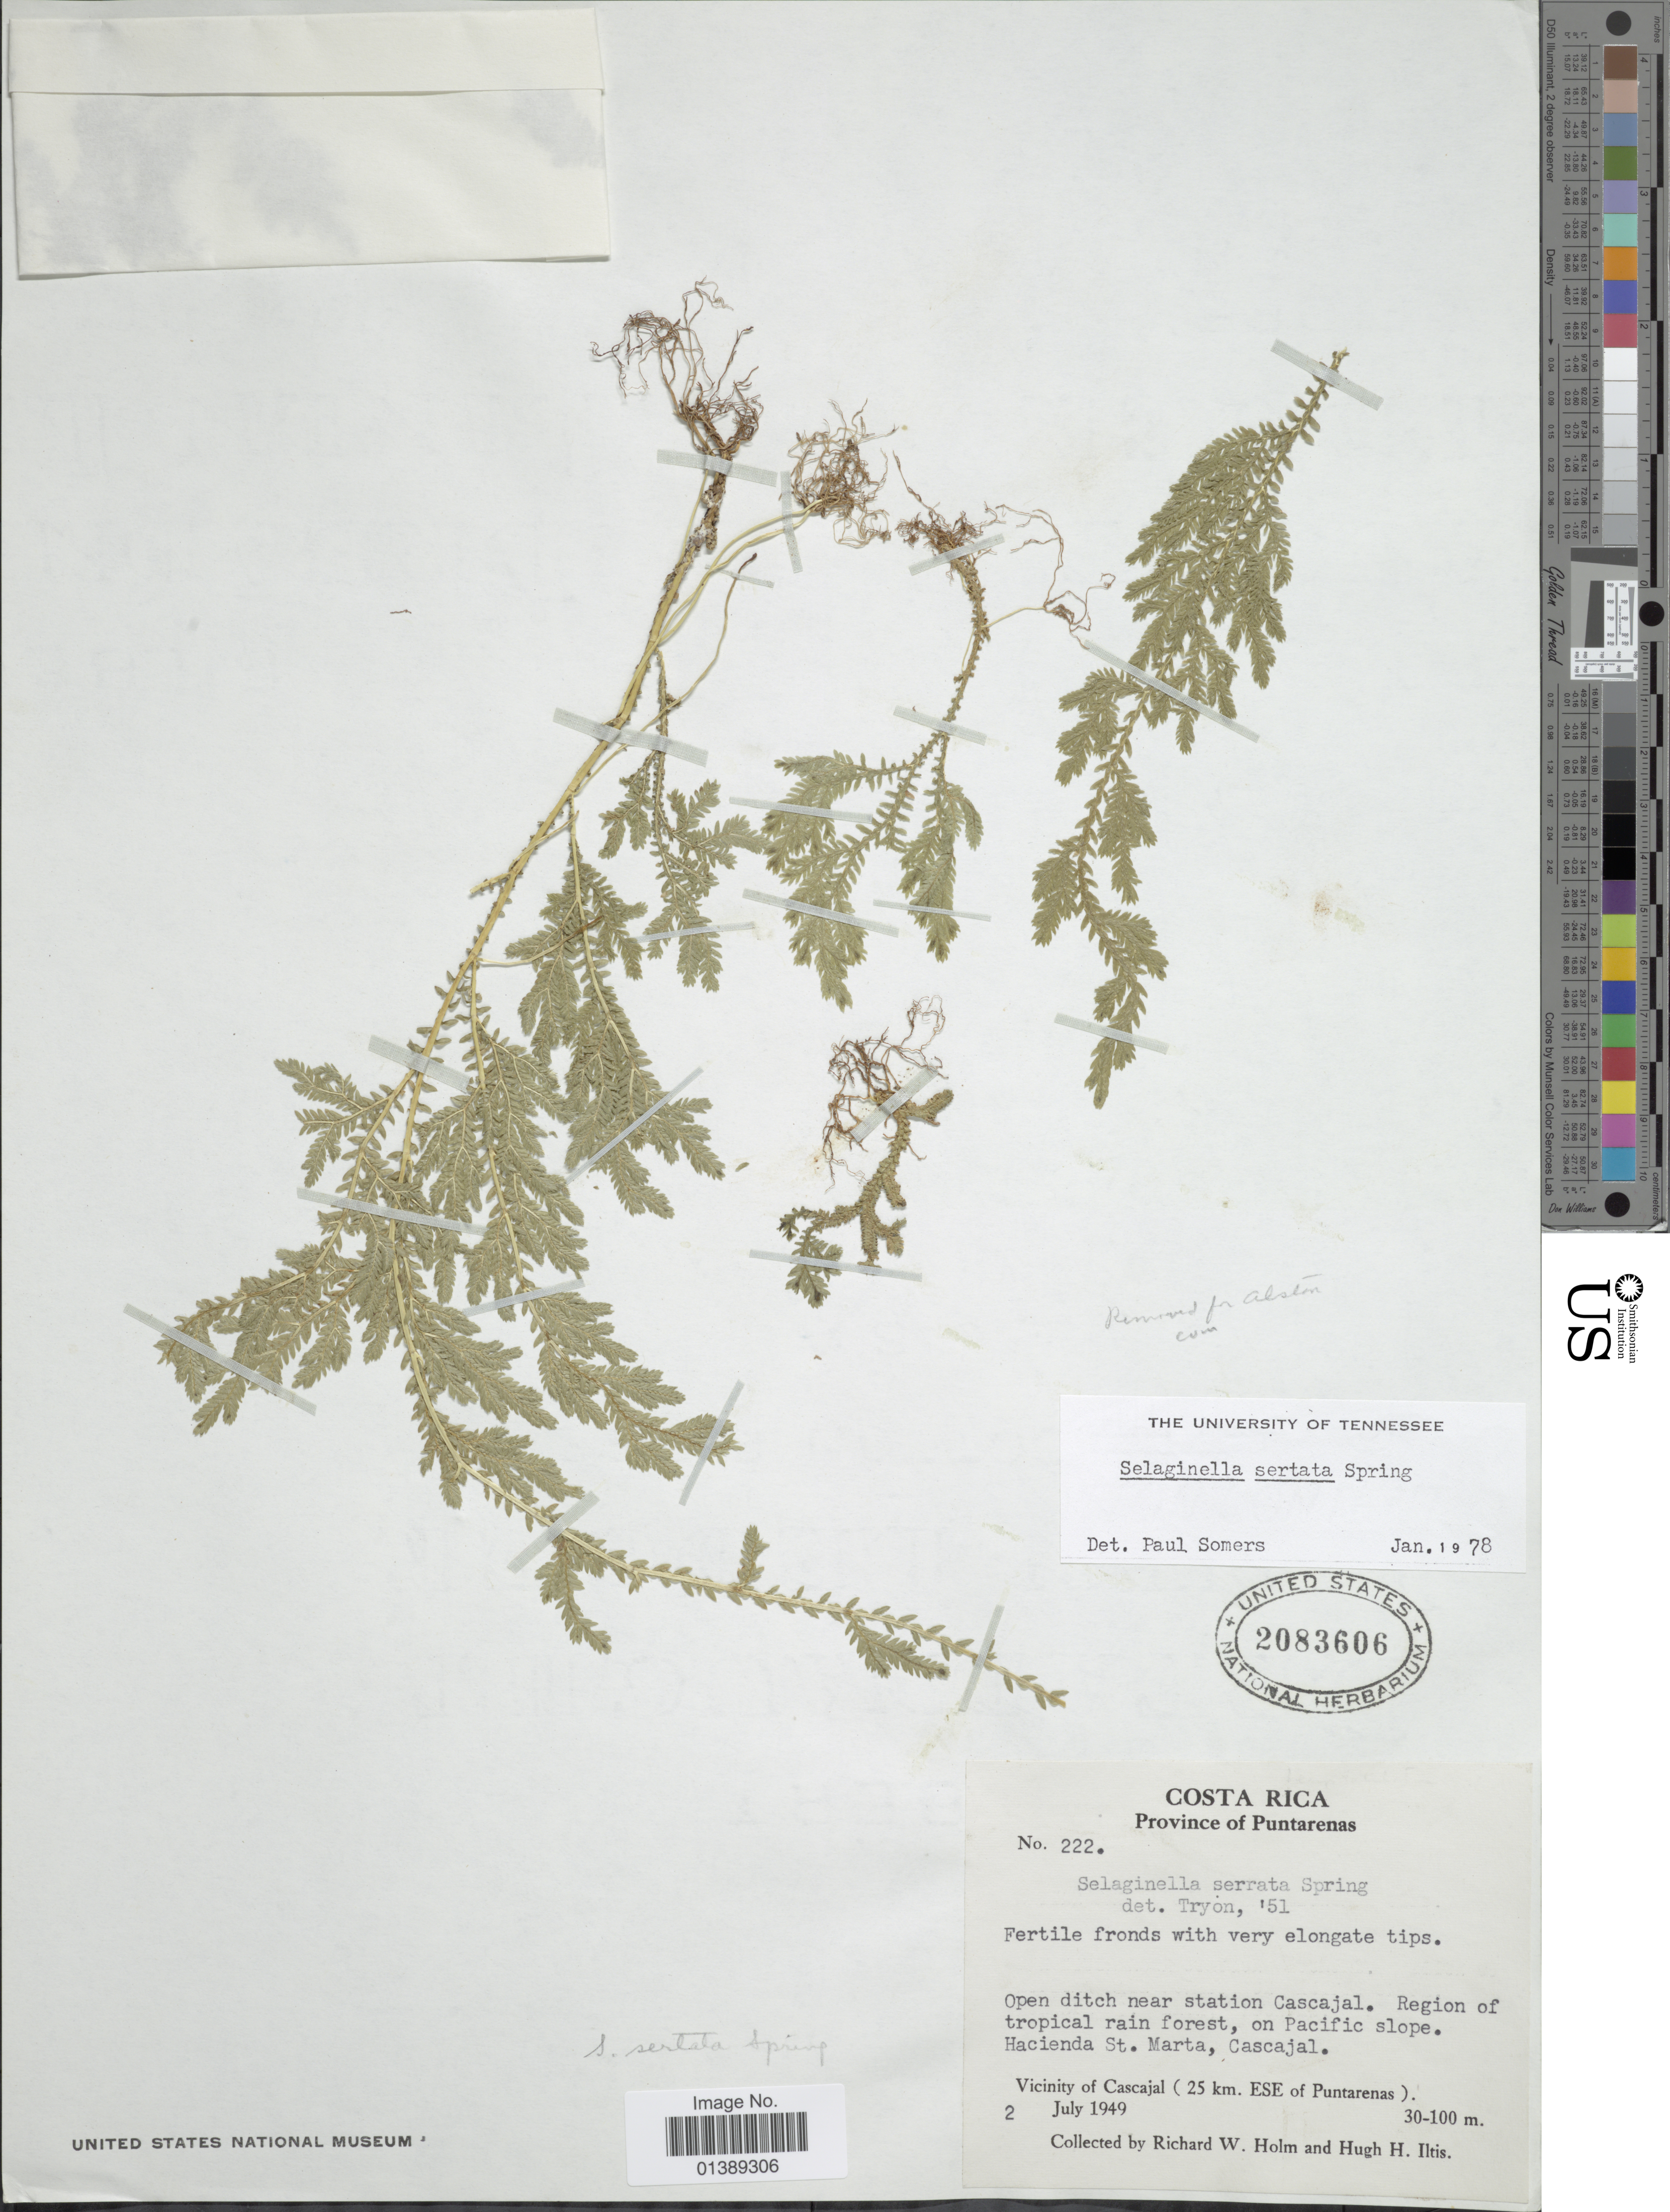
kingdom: Plantae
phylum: Tracheophyta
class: Lycopodiopsida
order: Selaginellales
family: Selaginellaceae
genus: Selaginella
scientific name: Selaginella sertata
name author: Spring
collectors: R. W. Holm & H. H. Iltis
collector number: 222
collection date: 1949-07-02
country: Costa Rica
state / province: Puntarenas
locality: Region of tropical rain forest, on Pacific slope. hacienda St Marta, Cascajal, Vicinity of Cascajal ( 25 km ESE of Puntarenas)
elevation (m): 30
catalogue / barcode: US 2083606